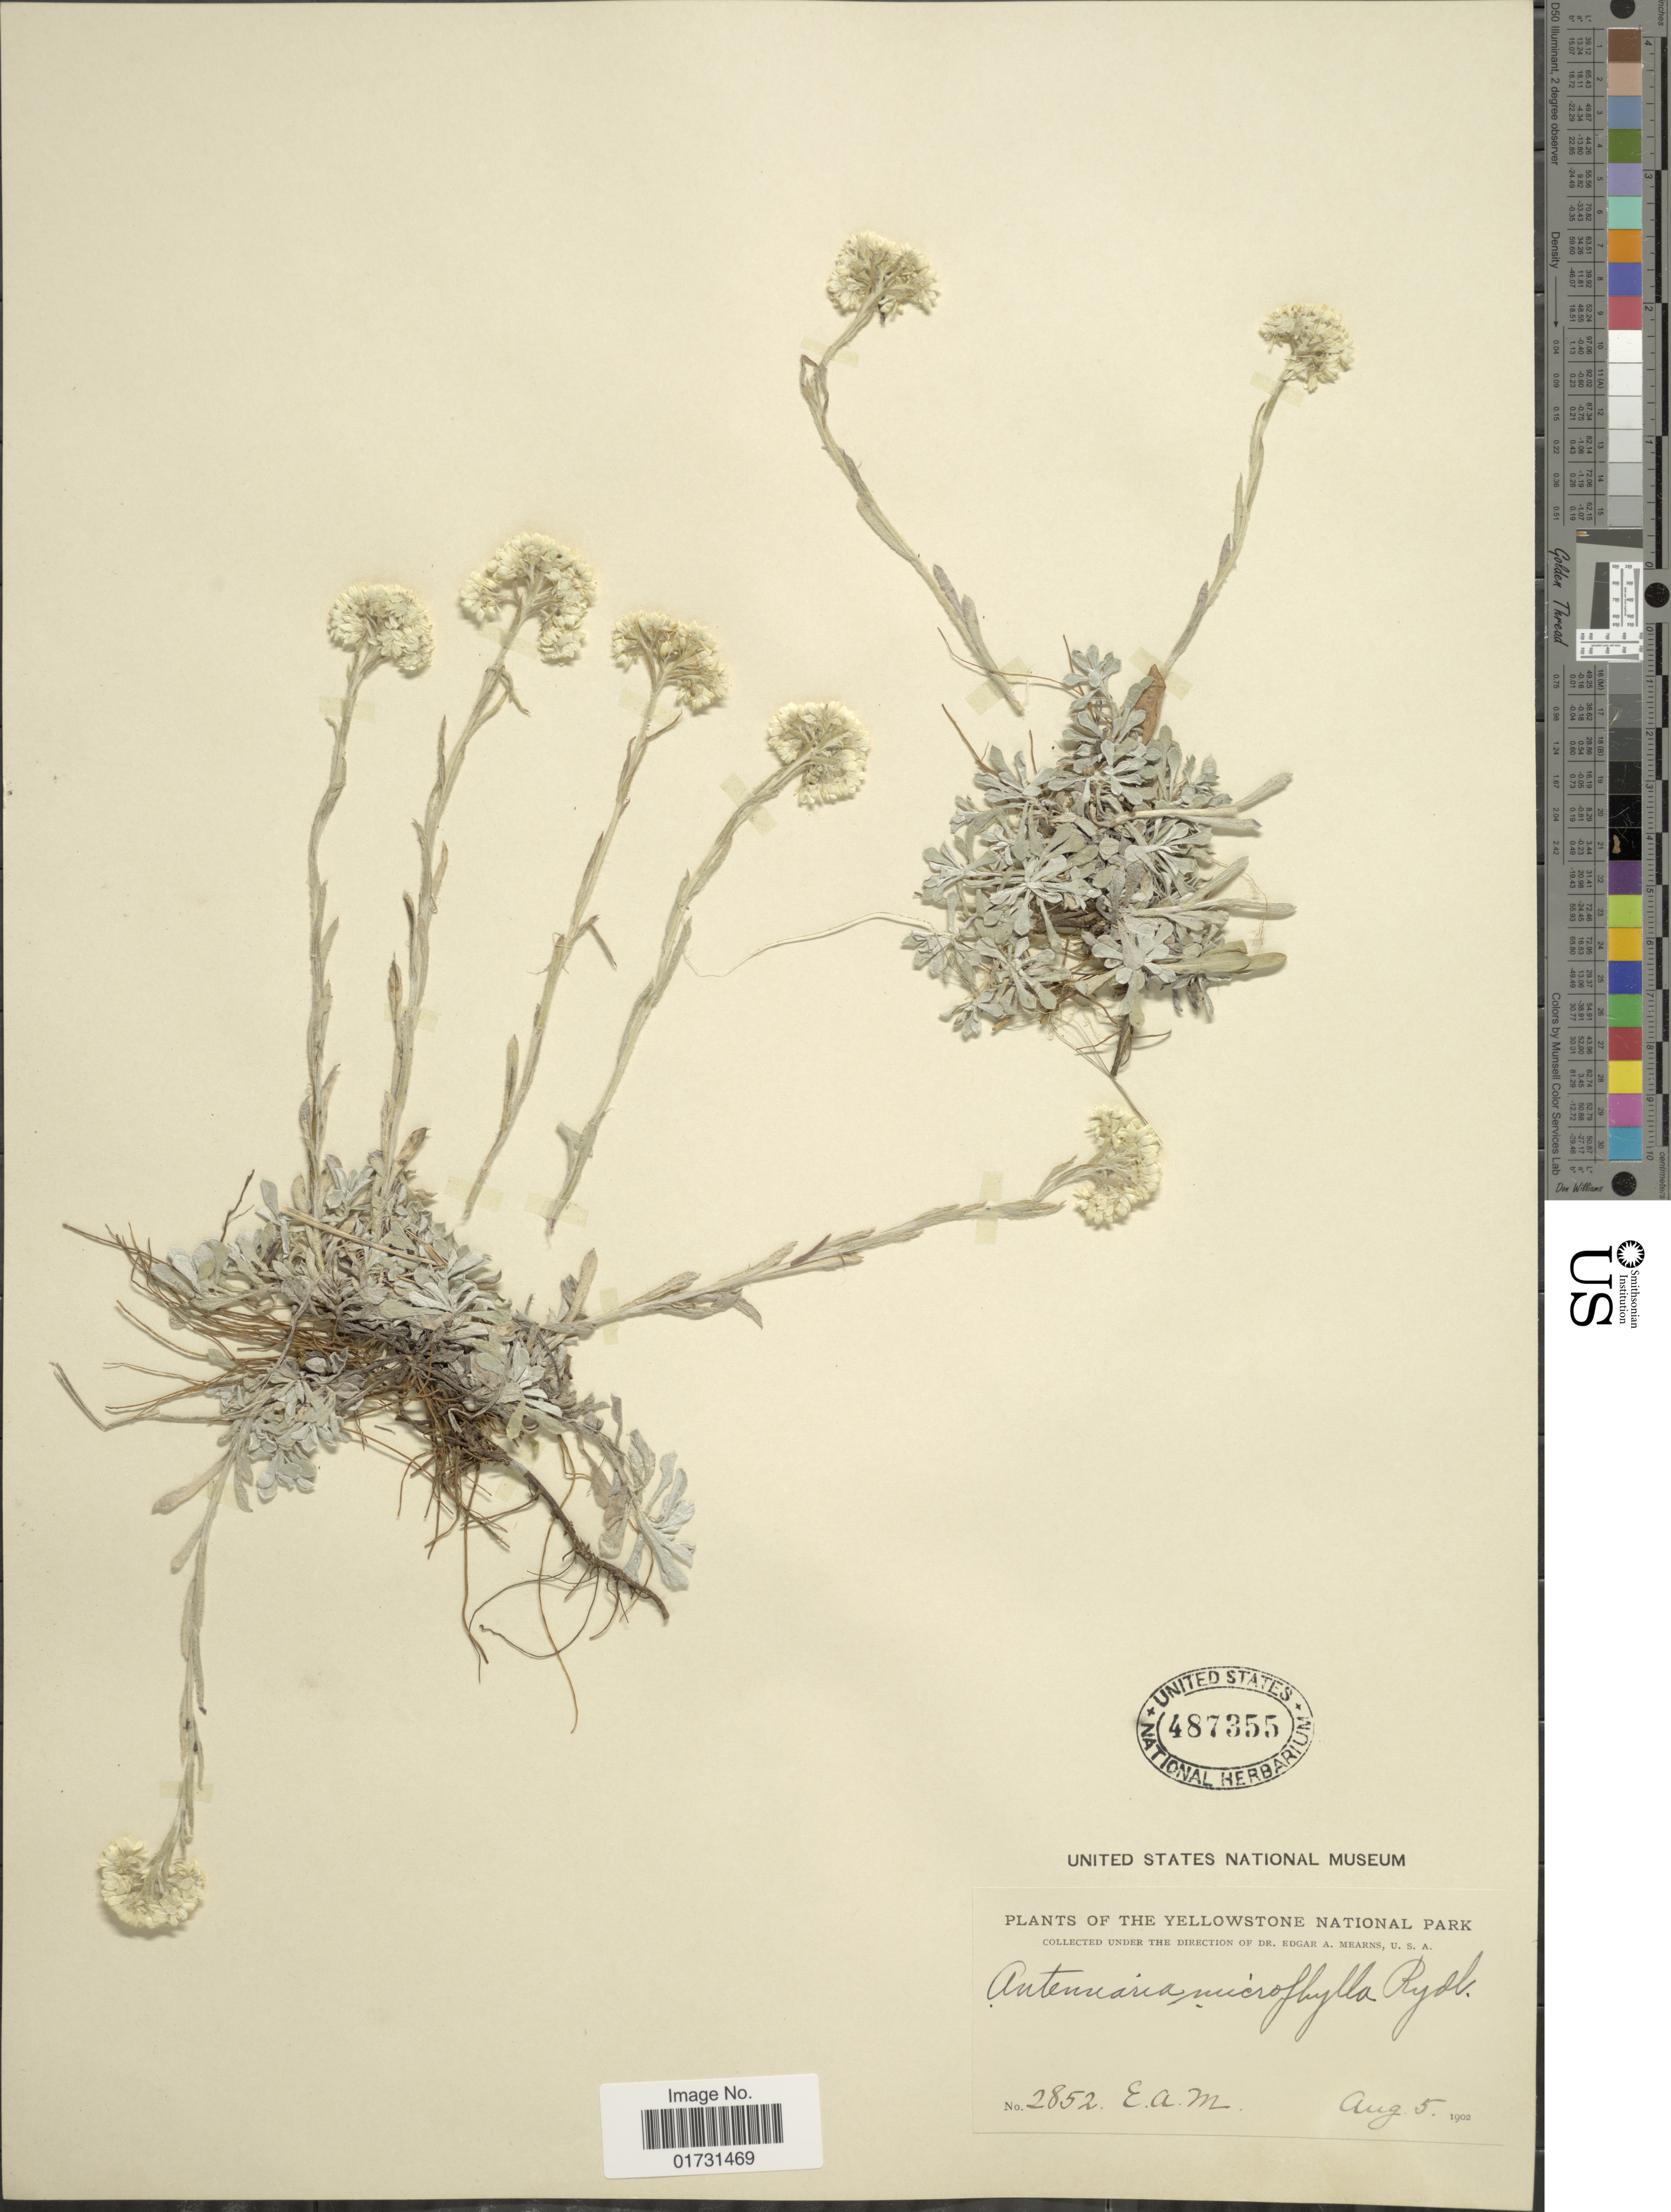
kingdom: Plantae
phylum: Tracheophyta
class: Magnoliopsida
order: Asterales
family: Asteraceae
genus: Antennaria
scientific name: Antennaria microphylla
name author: Rydb.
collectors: E. A. Mearns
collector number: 2852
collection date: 1902-08-05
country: United States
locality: Yellowstone National Park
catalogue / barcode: US 487355